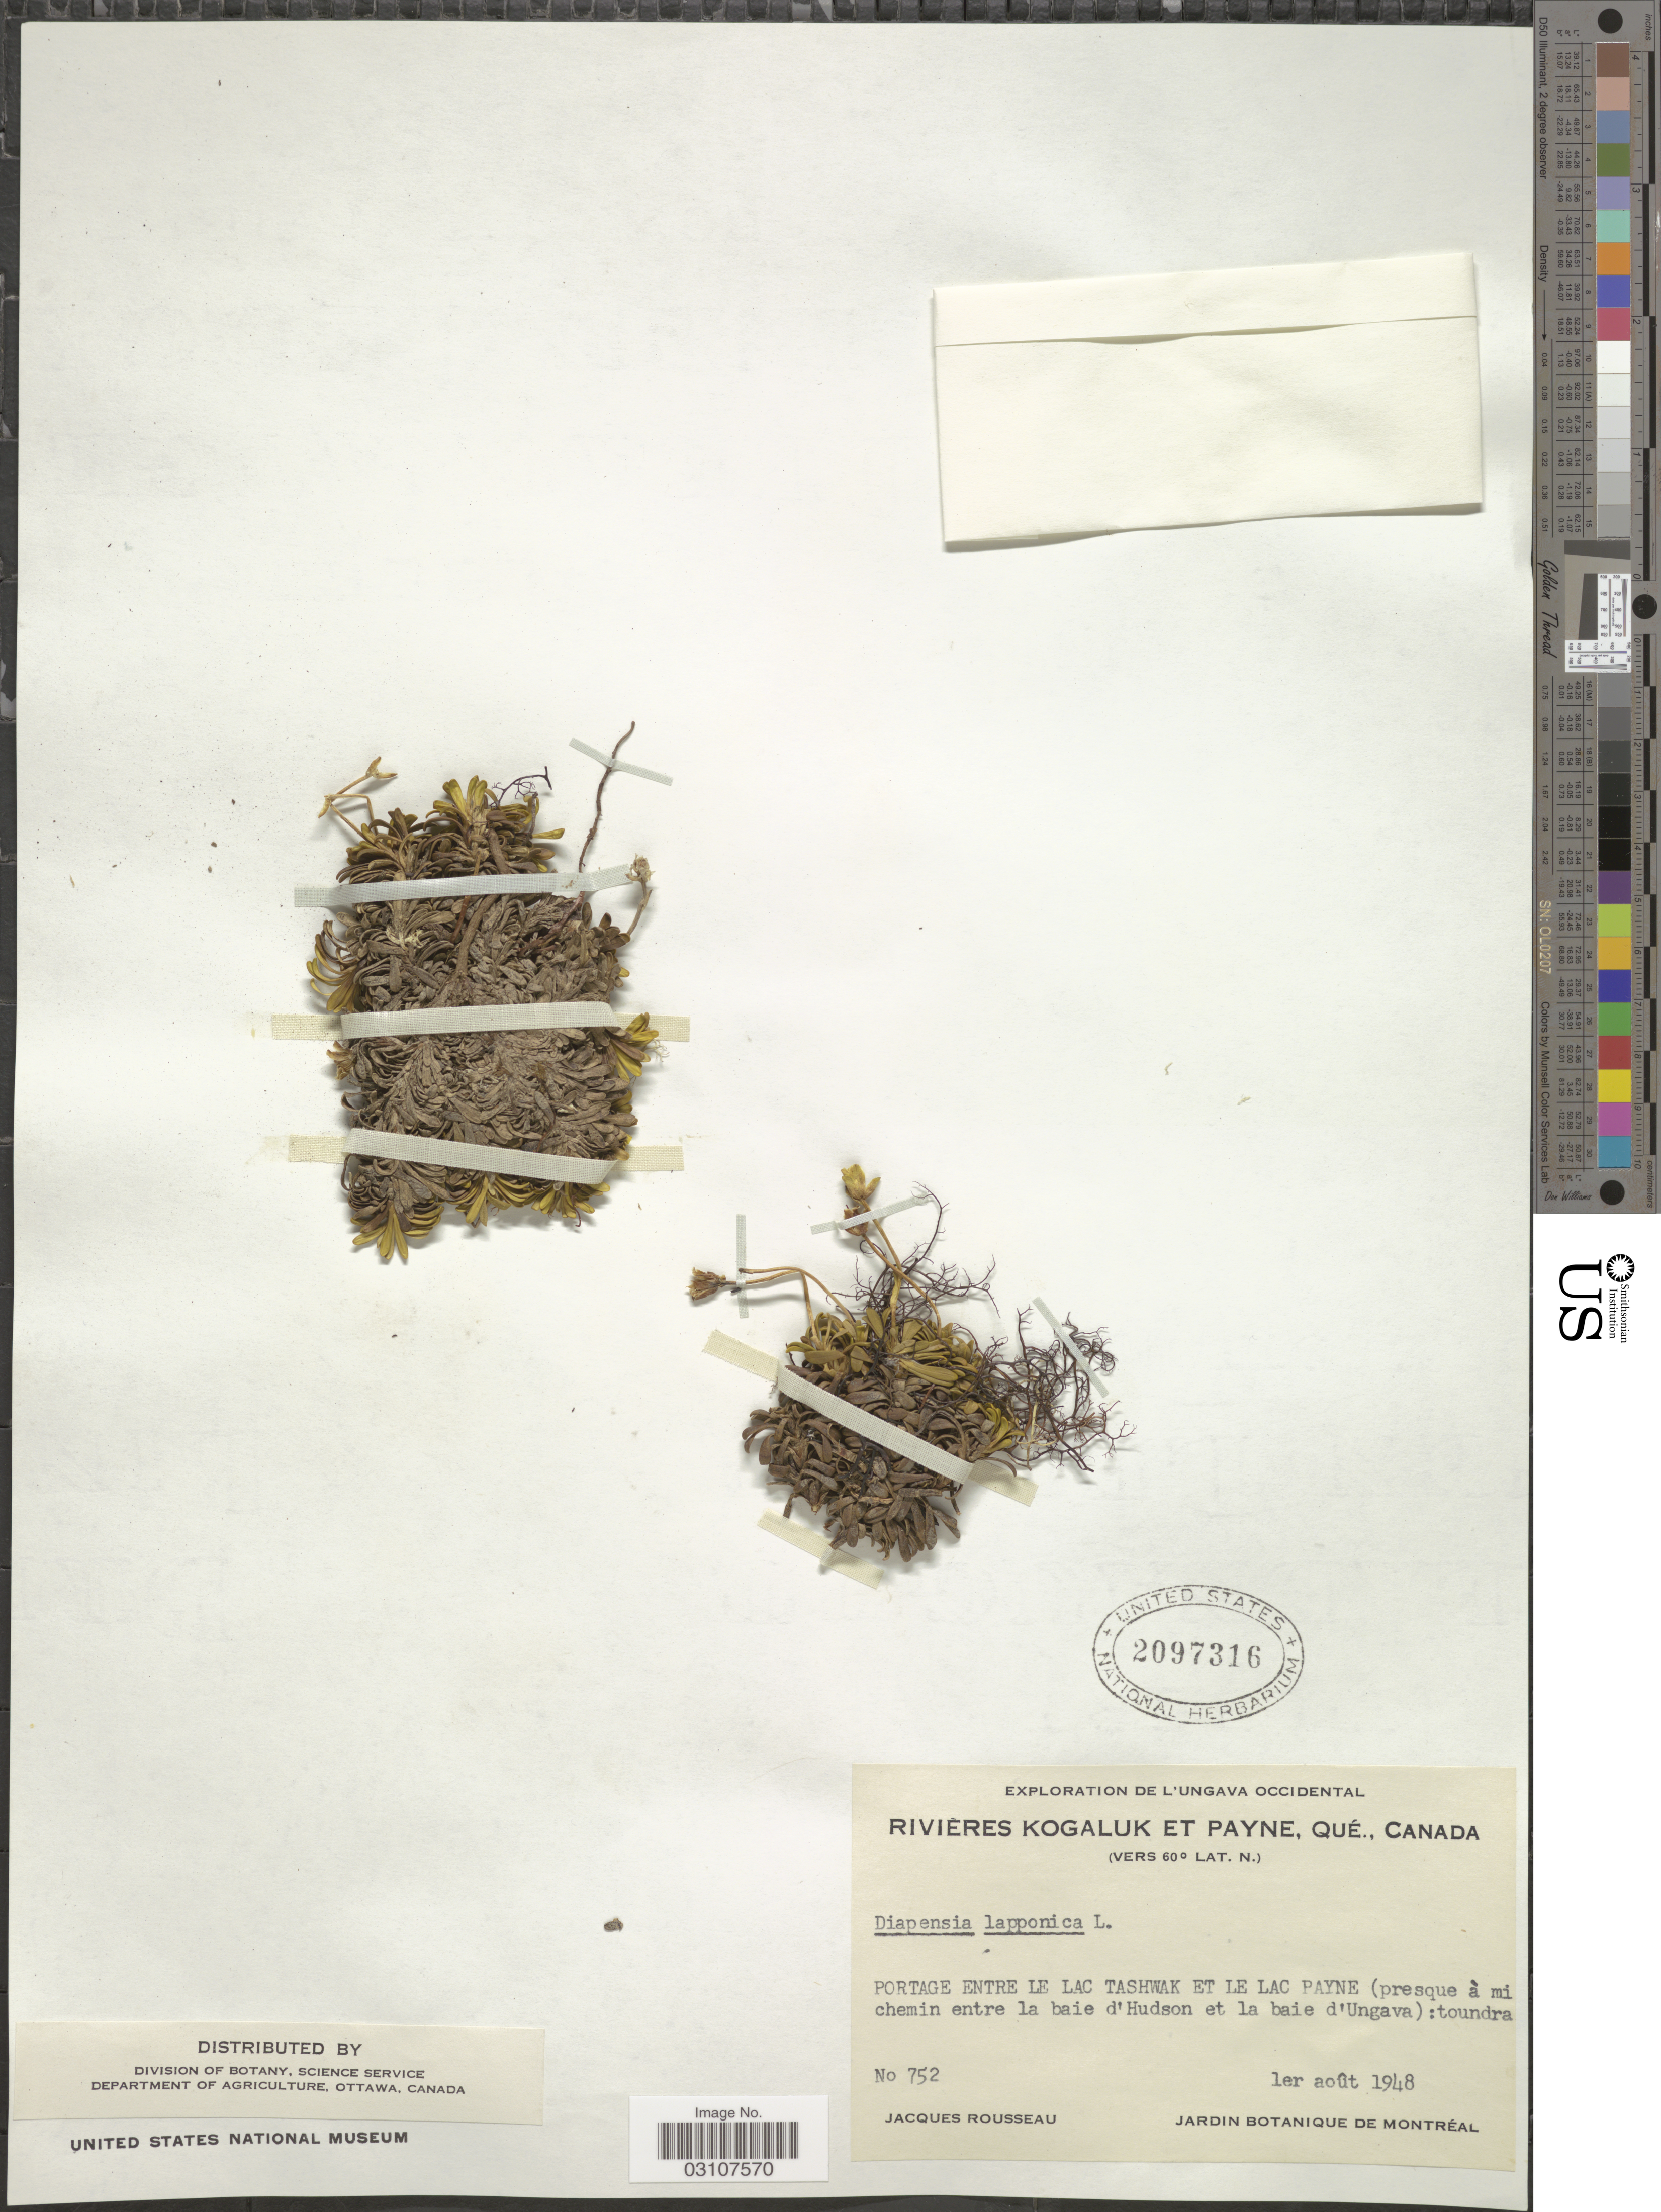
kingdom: Plantae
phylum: Tracheophyta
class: Magnoliopsida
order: Ericales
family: Diapensiaceae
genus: Diapensia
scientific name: Diapensia lapponica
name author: L.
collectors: J. Rousseau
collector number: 752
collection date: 1948-08-01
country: Canada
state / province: Quebec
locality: Rivières Kogaluk et Payne. Portage entre le Lac Tashwak et le Lac Payne (presque à mi chemin entre la baie d'Hudson et la baie d'Ungava: toundra.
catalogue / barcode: US 2097316